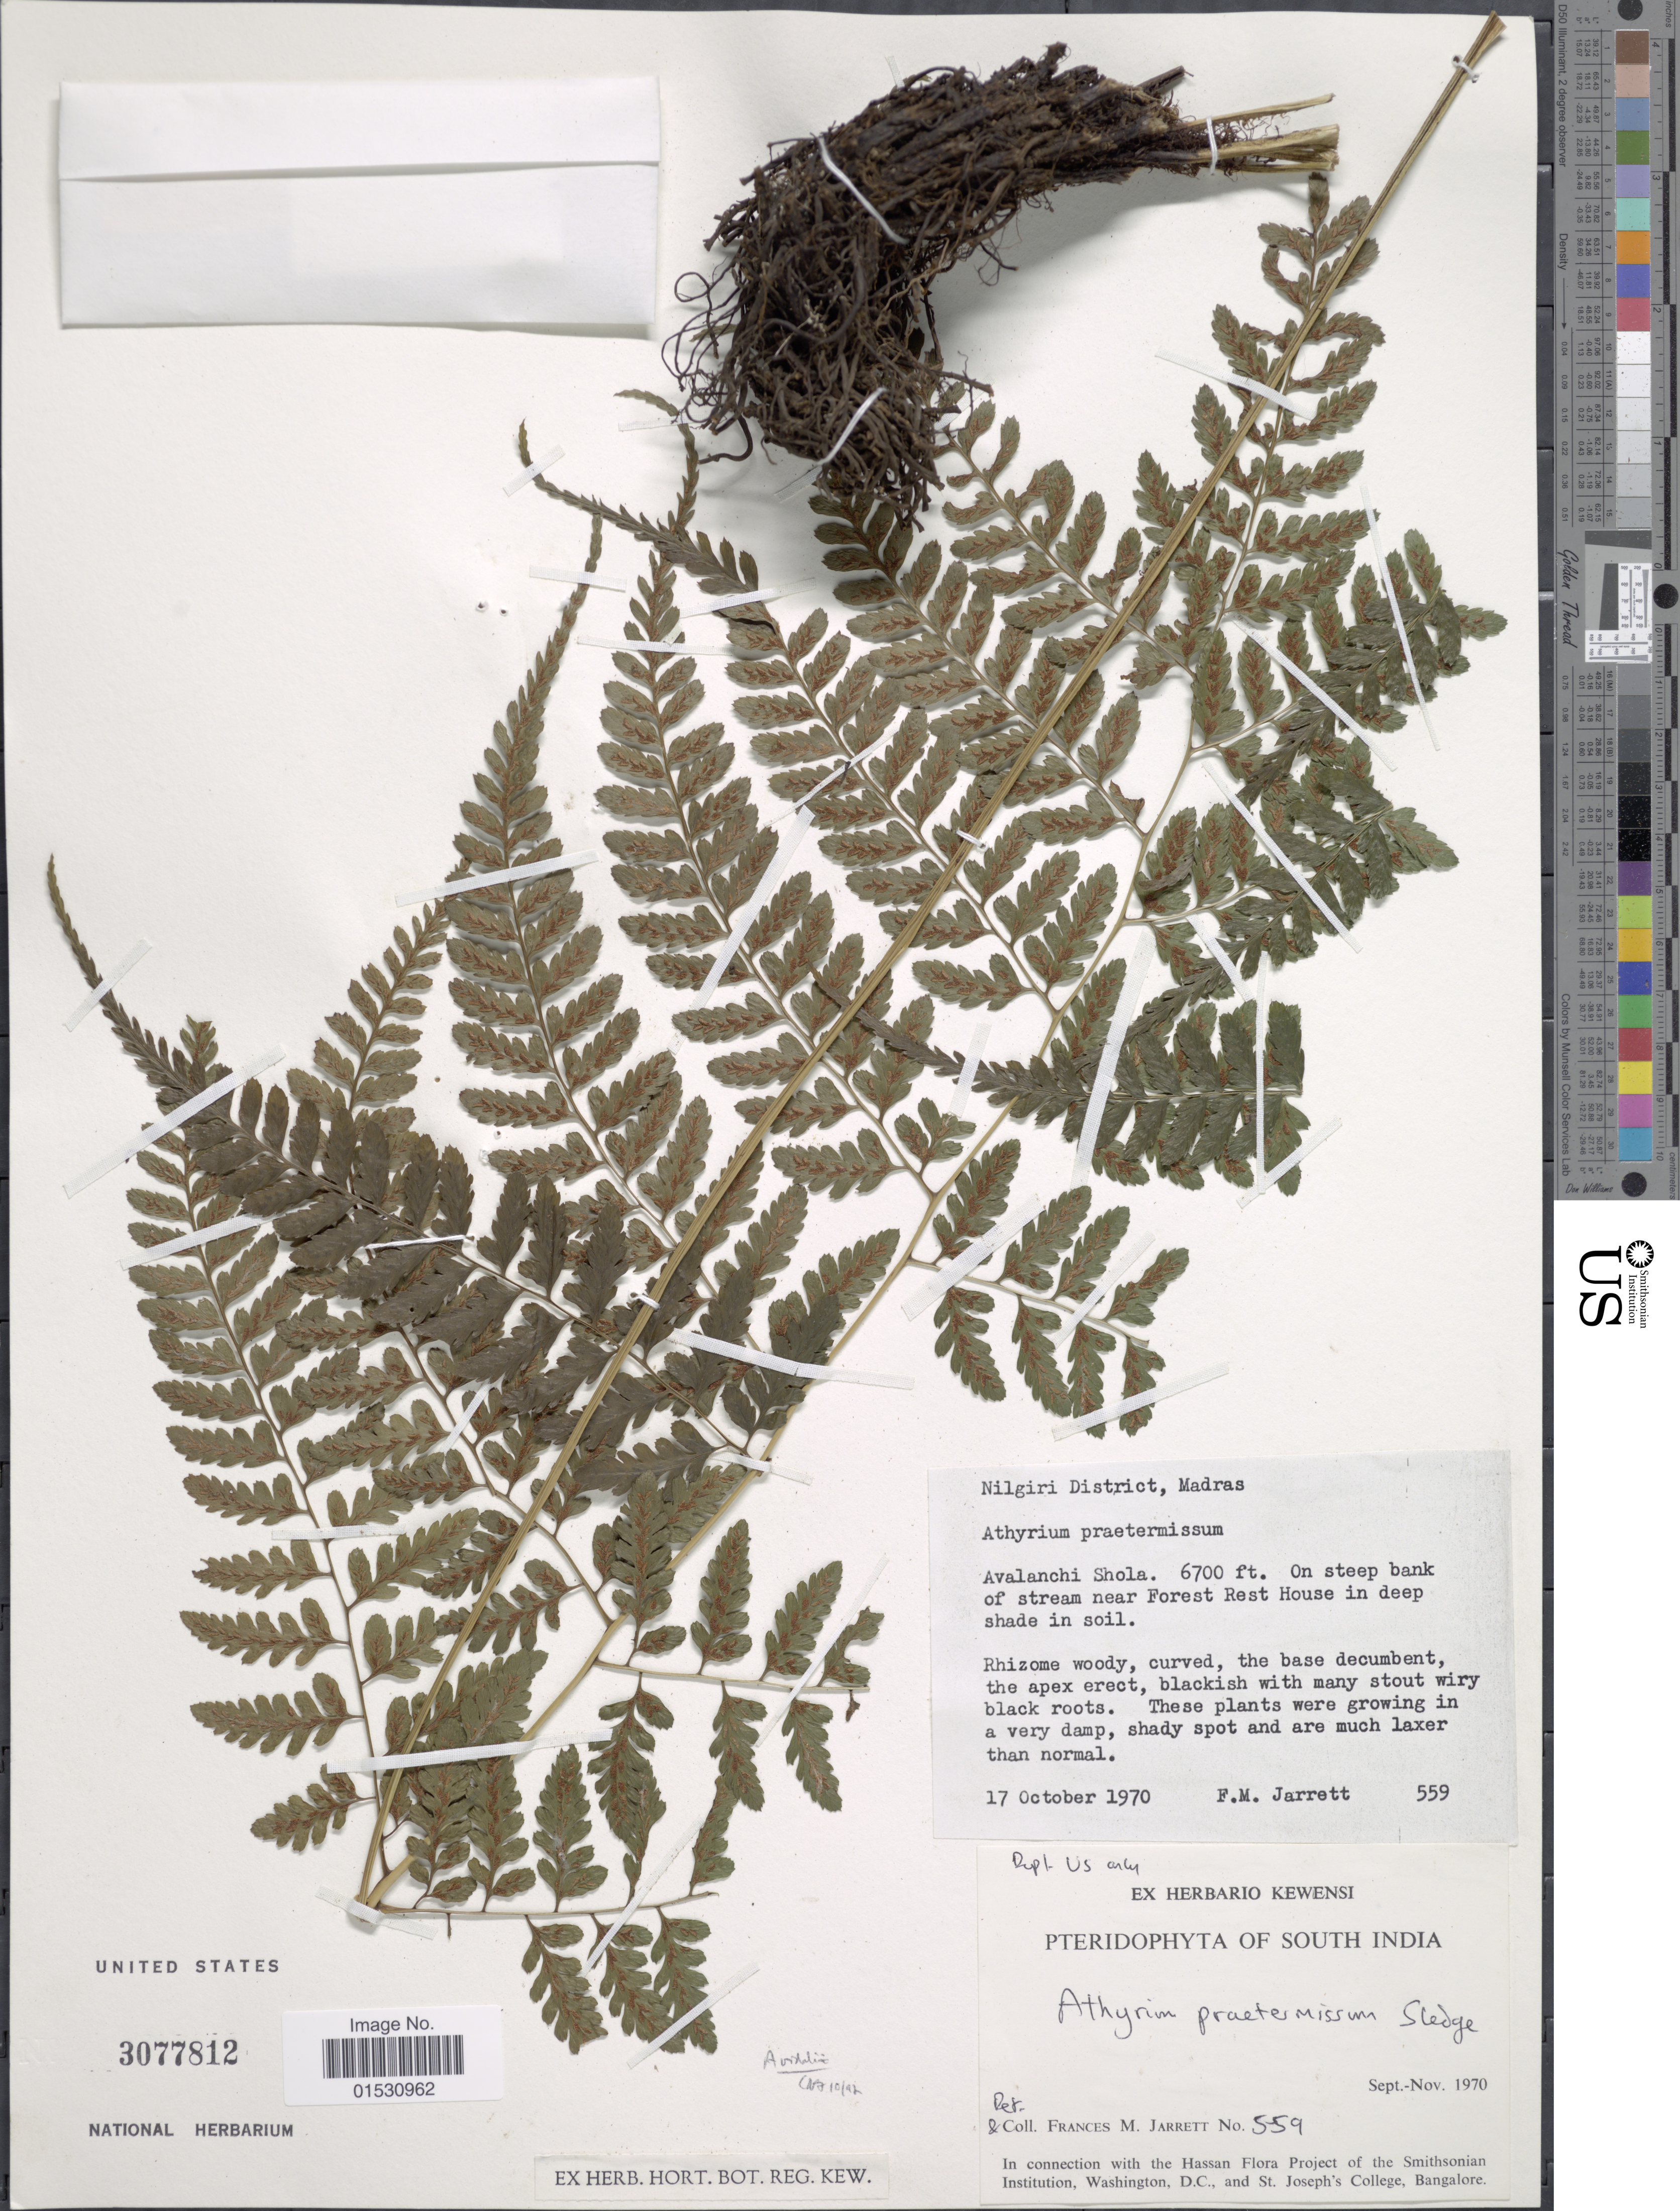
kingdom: Plantae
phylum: Tracheophyta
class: Polypodiopsida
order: Polypodiales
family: Athyriaceae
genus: Athyrium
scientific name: Athyrium praetermissum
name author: Sledge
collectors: F. M. Jarrett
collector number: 559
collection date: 1970-10-17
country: India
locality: Nilgiri District, Madras. Avalanchi Shola. South India.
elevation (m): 2042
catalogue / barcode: US 3077812